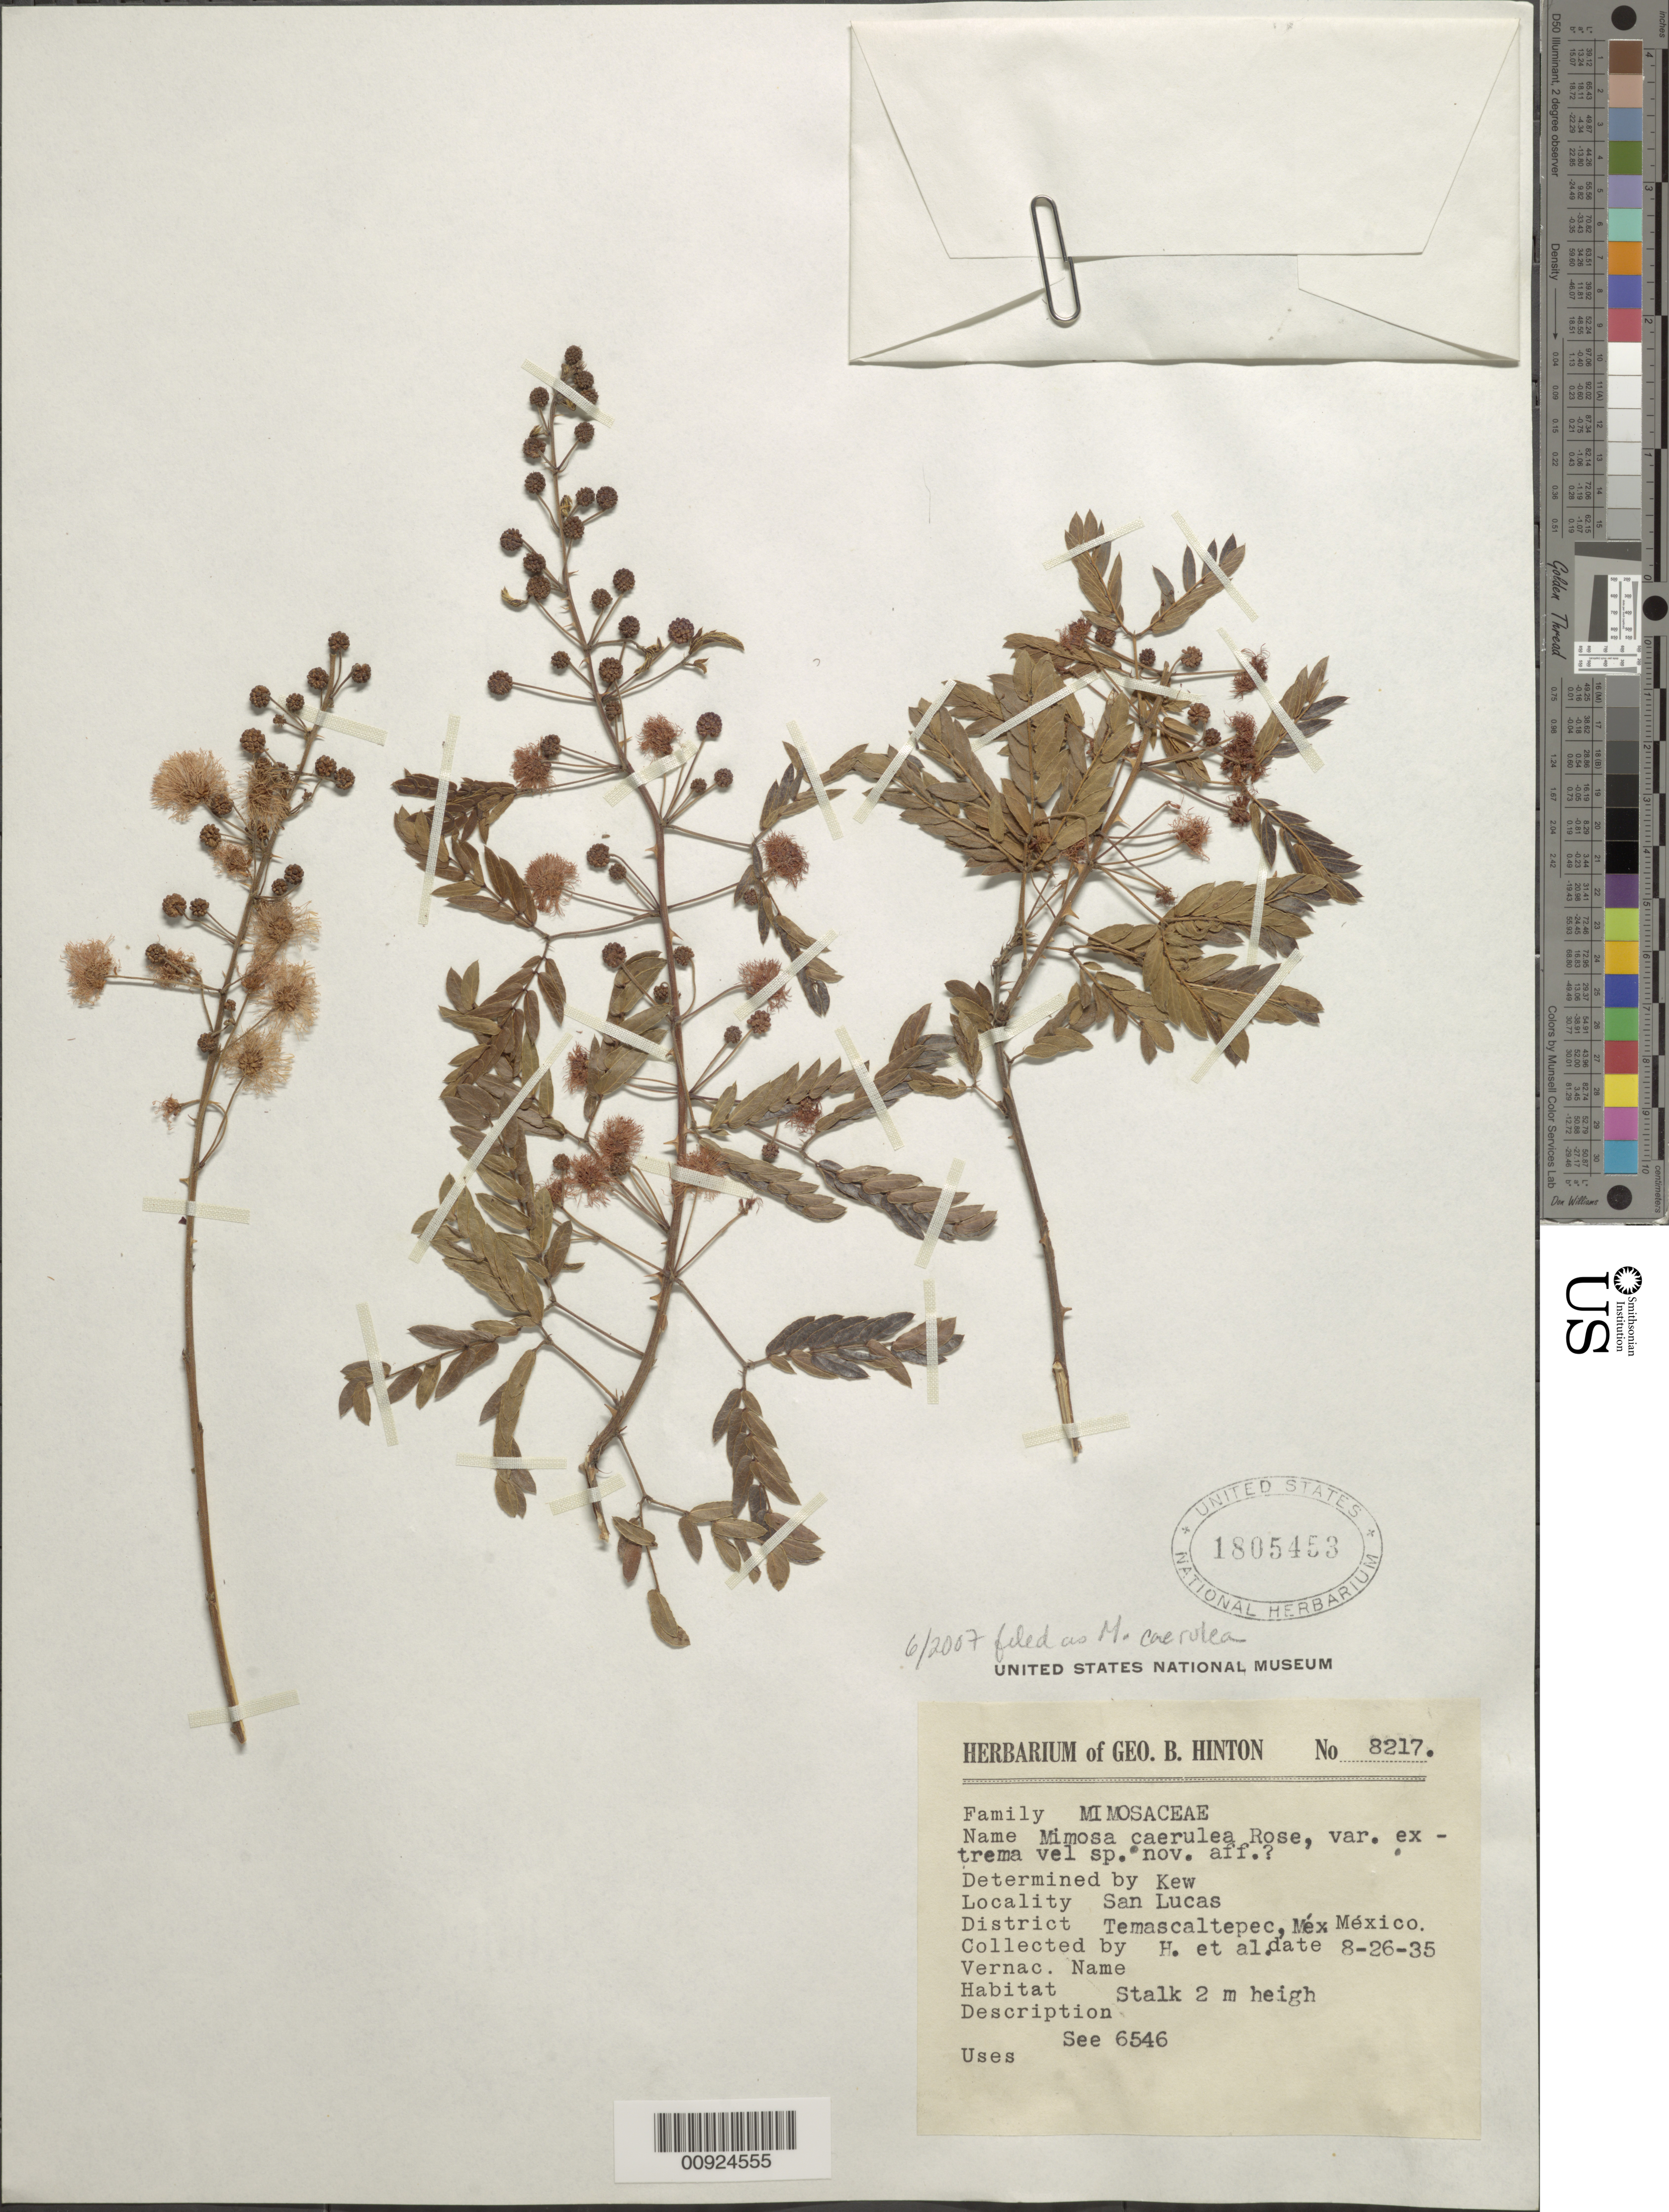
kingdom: Plantae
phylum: Tracheophyta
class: Magnoliopsida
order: Fabales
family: Fabaceae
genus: Mimosa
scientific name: Mimosa caerulea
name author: Rose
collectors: G. B. Hinton & et al.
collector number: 8217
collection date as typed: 26 Aug 1935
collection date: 1935-08-26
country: Mexico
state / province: México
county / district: Temascaltepec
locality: San Lucas, District of Temascaltepec, State of Mexico.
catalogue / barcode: US 1805453